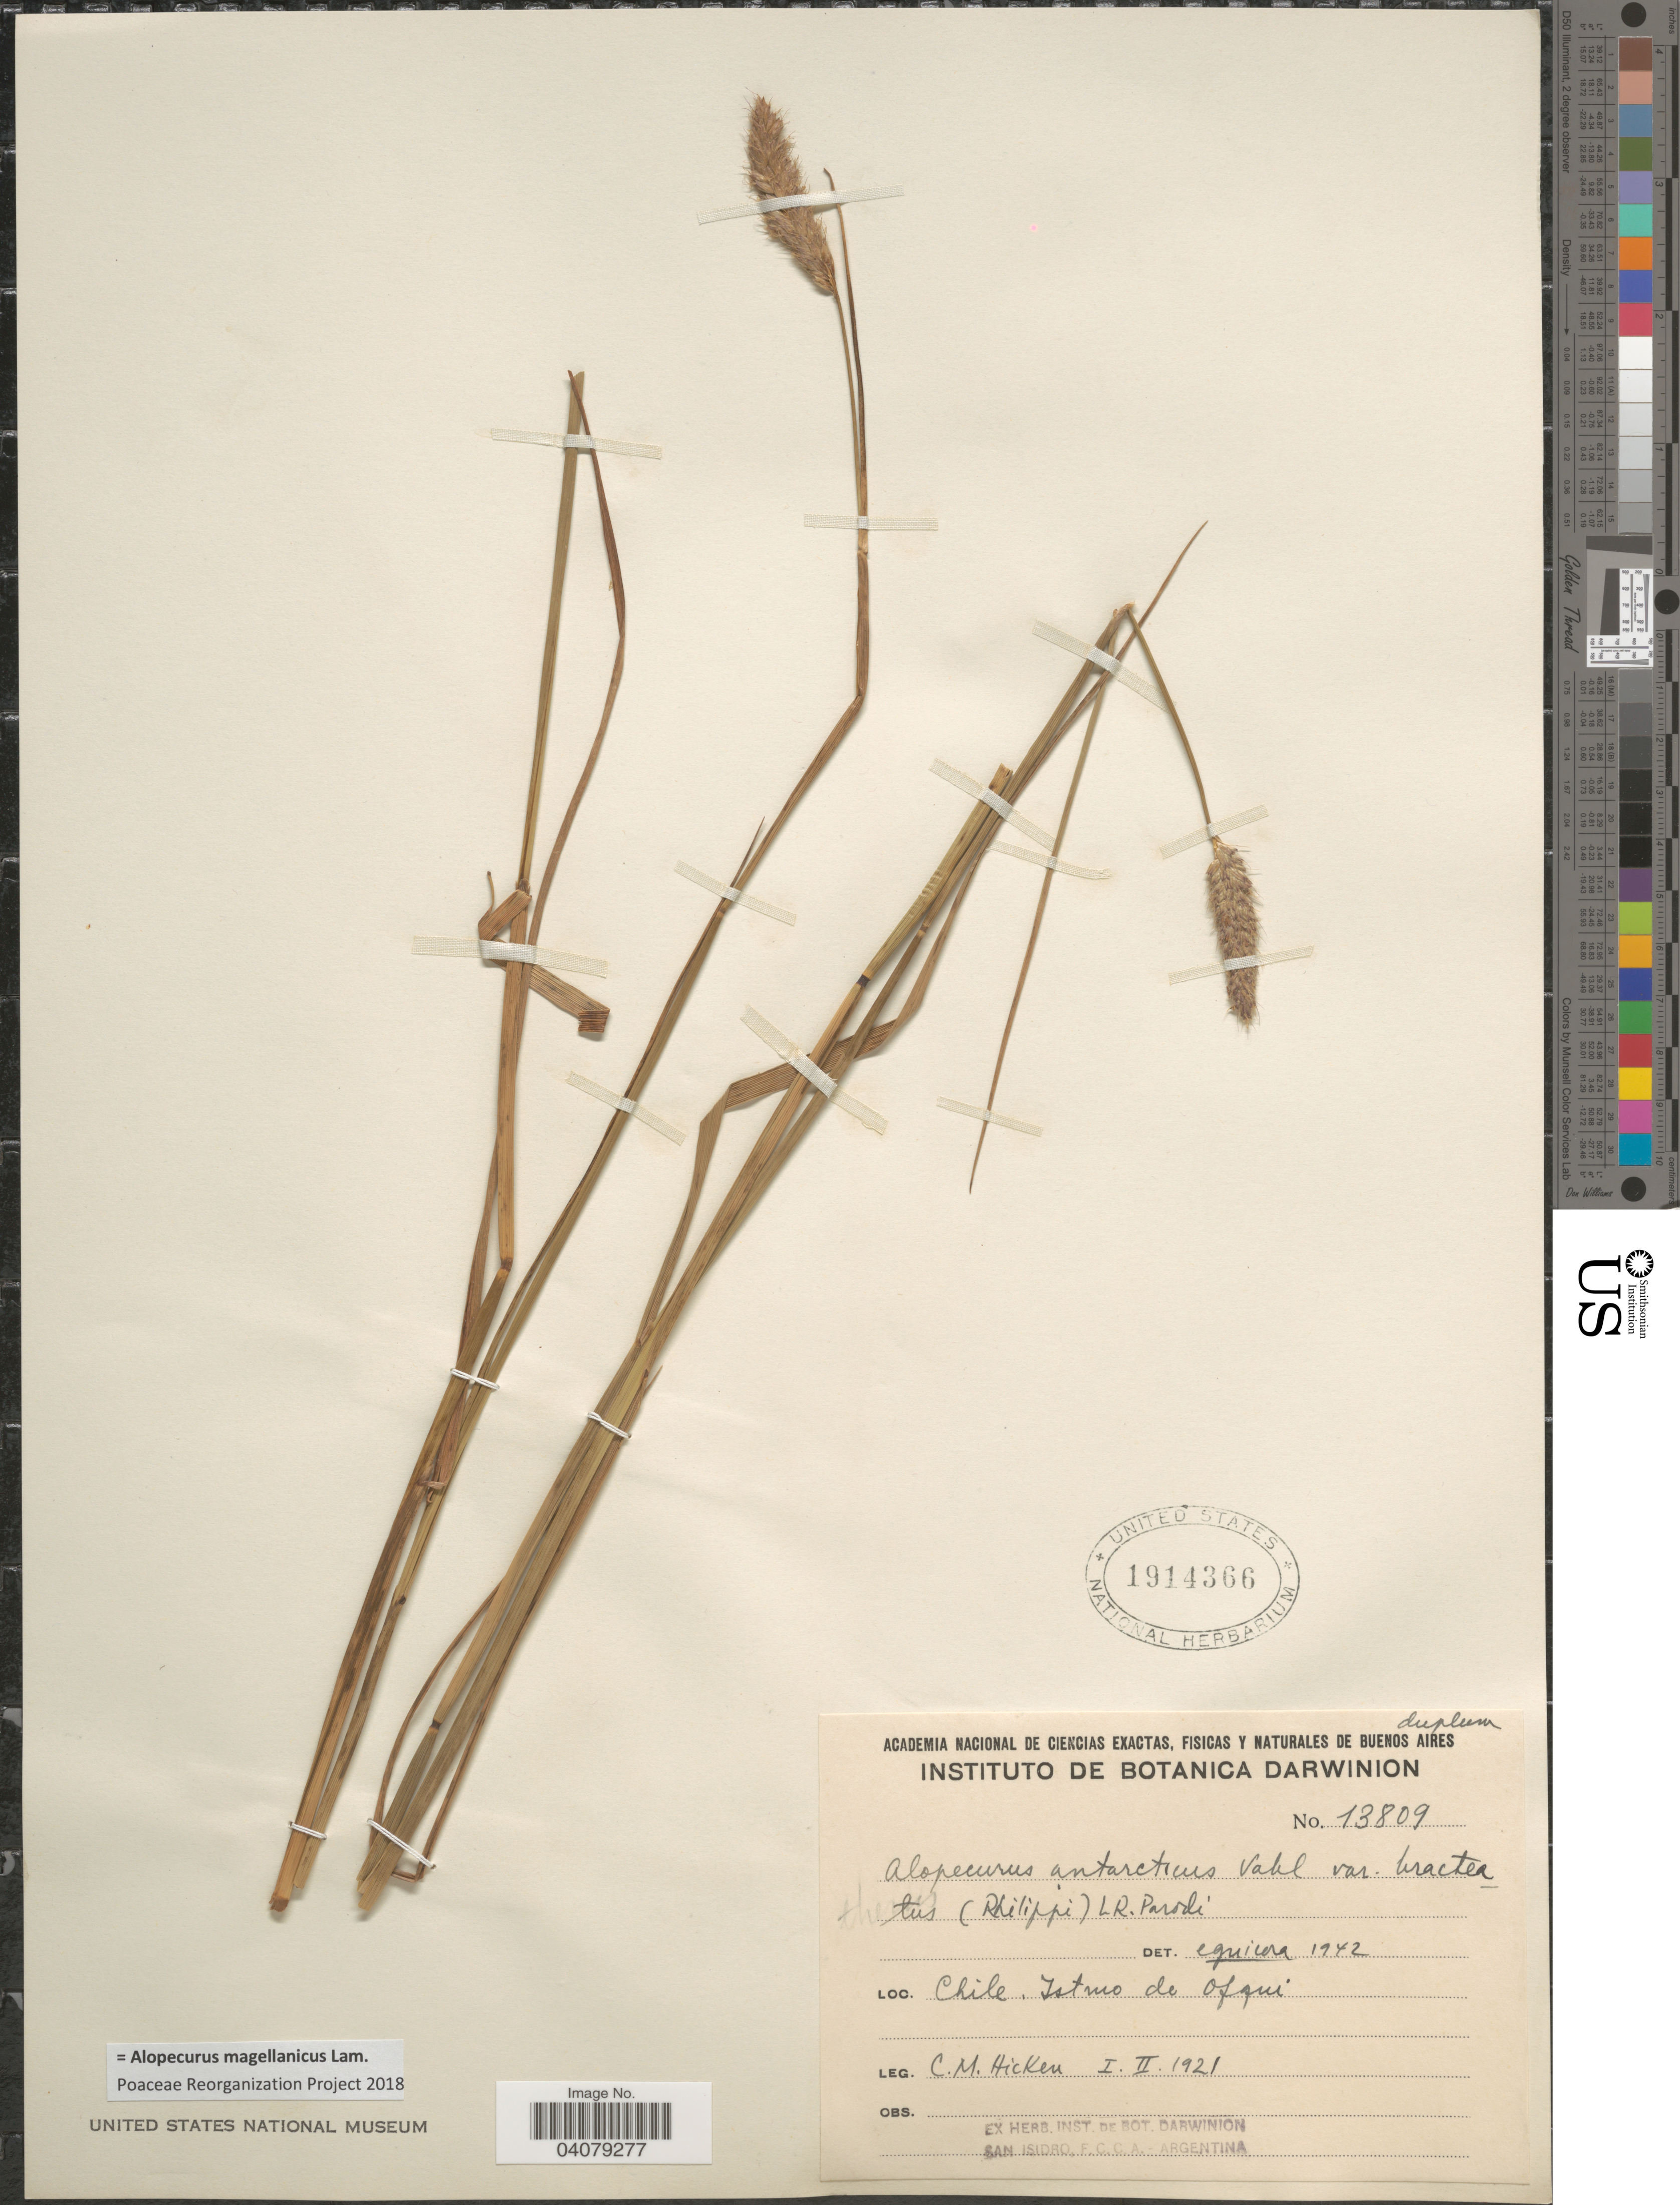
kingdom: Plantae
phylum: Tracheophyta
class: Liliopsida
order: Poales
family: Poaceae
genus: Alopecurus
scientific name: Alopecurus magellanicus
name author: Lam.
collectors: C. M. Hicken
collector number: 13809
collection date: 1921-01/1921-02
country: Chile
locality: Istmo de Ofqui.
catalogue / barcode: US 1914366